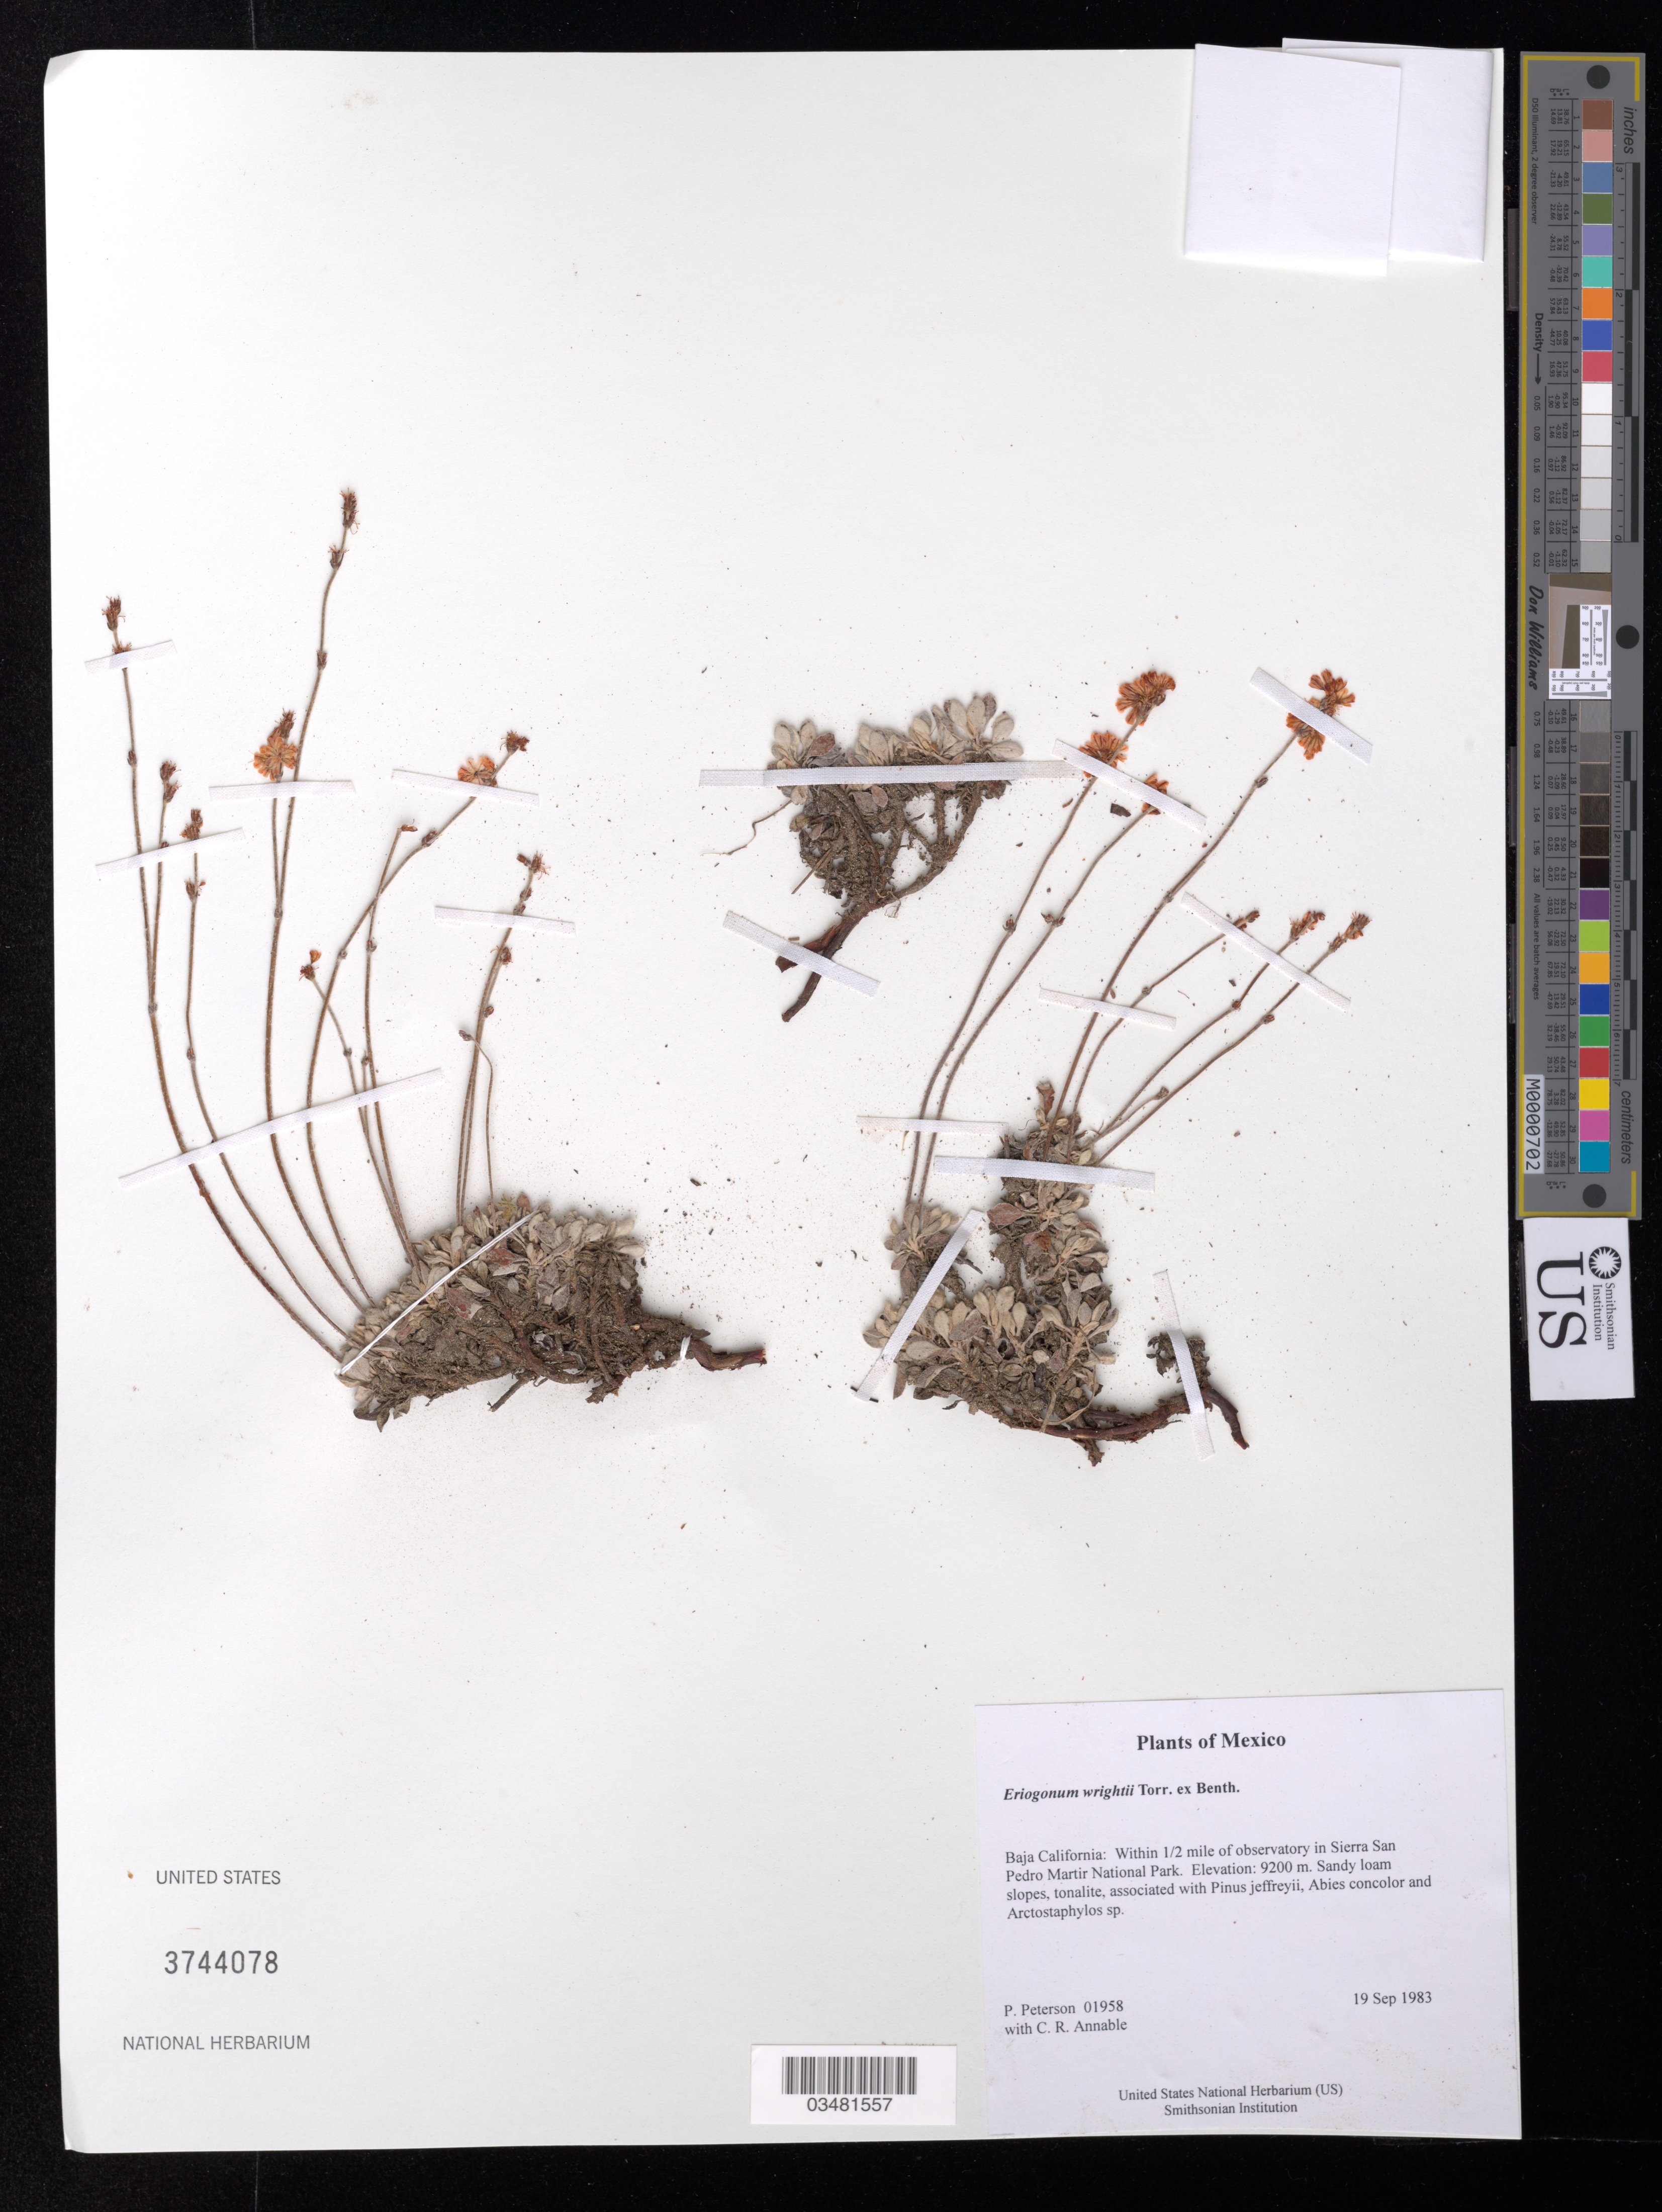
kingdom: Plantae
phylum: Tracheophyta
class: Magnoliopsida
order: Caryophyllales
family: Polygonaceae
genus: Eriogonum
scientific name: Eriogonum wrightii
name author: Torr. ex Benth.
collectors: P. M. Peterson & C. R. Annable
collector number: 01958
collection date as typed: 19 Sep 1983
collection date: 1983-09-19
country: Mexico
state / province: Baja California Norte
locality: Within 1/2 mile of observatory in Sierra San Pedro Martir National Park.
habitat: Sandy loam slopes, tonalite, associated with Pinus jeffreyii, Abies concolor and Arctostaphylos sp.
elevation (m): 9200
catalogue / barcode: US 3744078